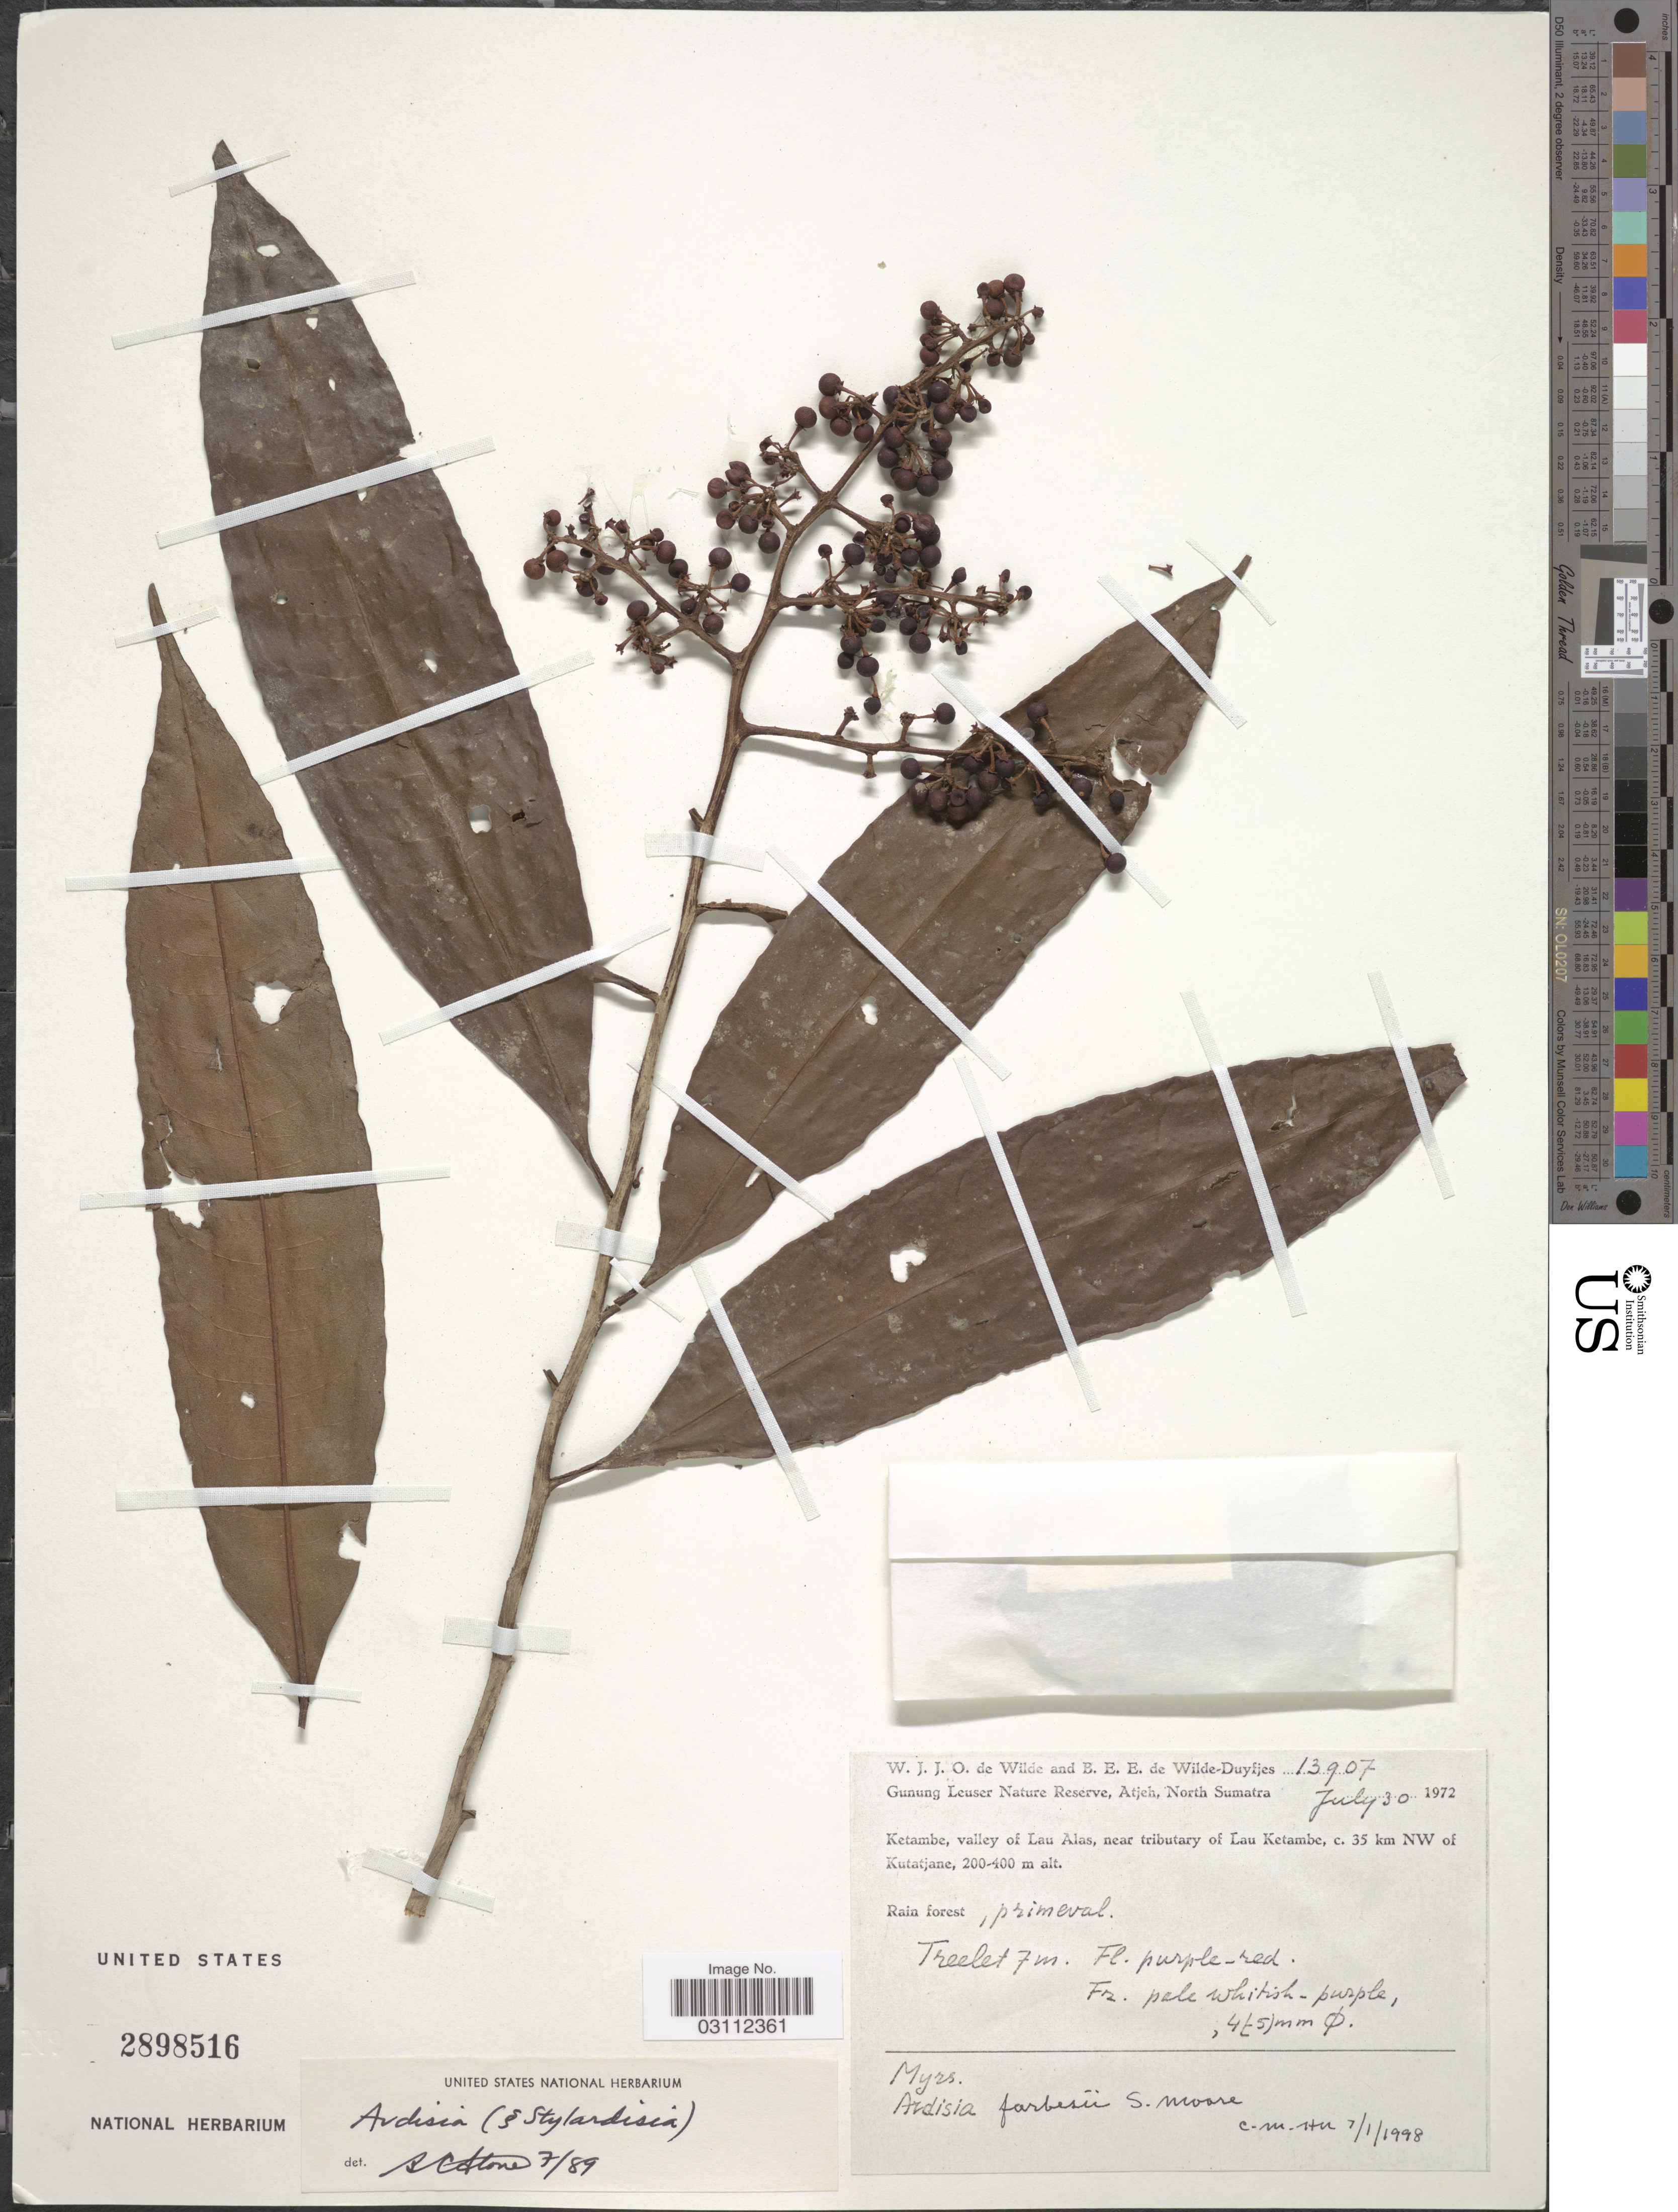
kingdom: Plantae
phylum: Tracheophyta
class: Magnoliopsida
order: Ericales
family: Primulaceae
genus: Ardisia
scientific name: Ardisia forbesii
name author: S. Moore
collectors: W. J. de Wilde & B. E. de Wilde-Duyfjes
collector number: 13907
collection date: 1972-07-30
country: Indonesia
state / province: Sumatra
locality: Gunung Leuser Nature Reserve, Atjeh, North Sumatra. Ketambe, valley of Lau Alas, near tributary of Lau Ketambe, c. 35 km NW of Kutatjane.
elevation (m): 200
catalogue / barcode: US 2898516